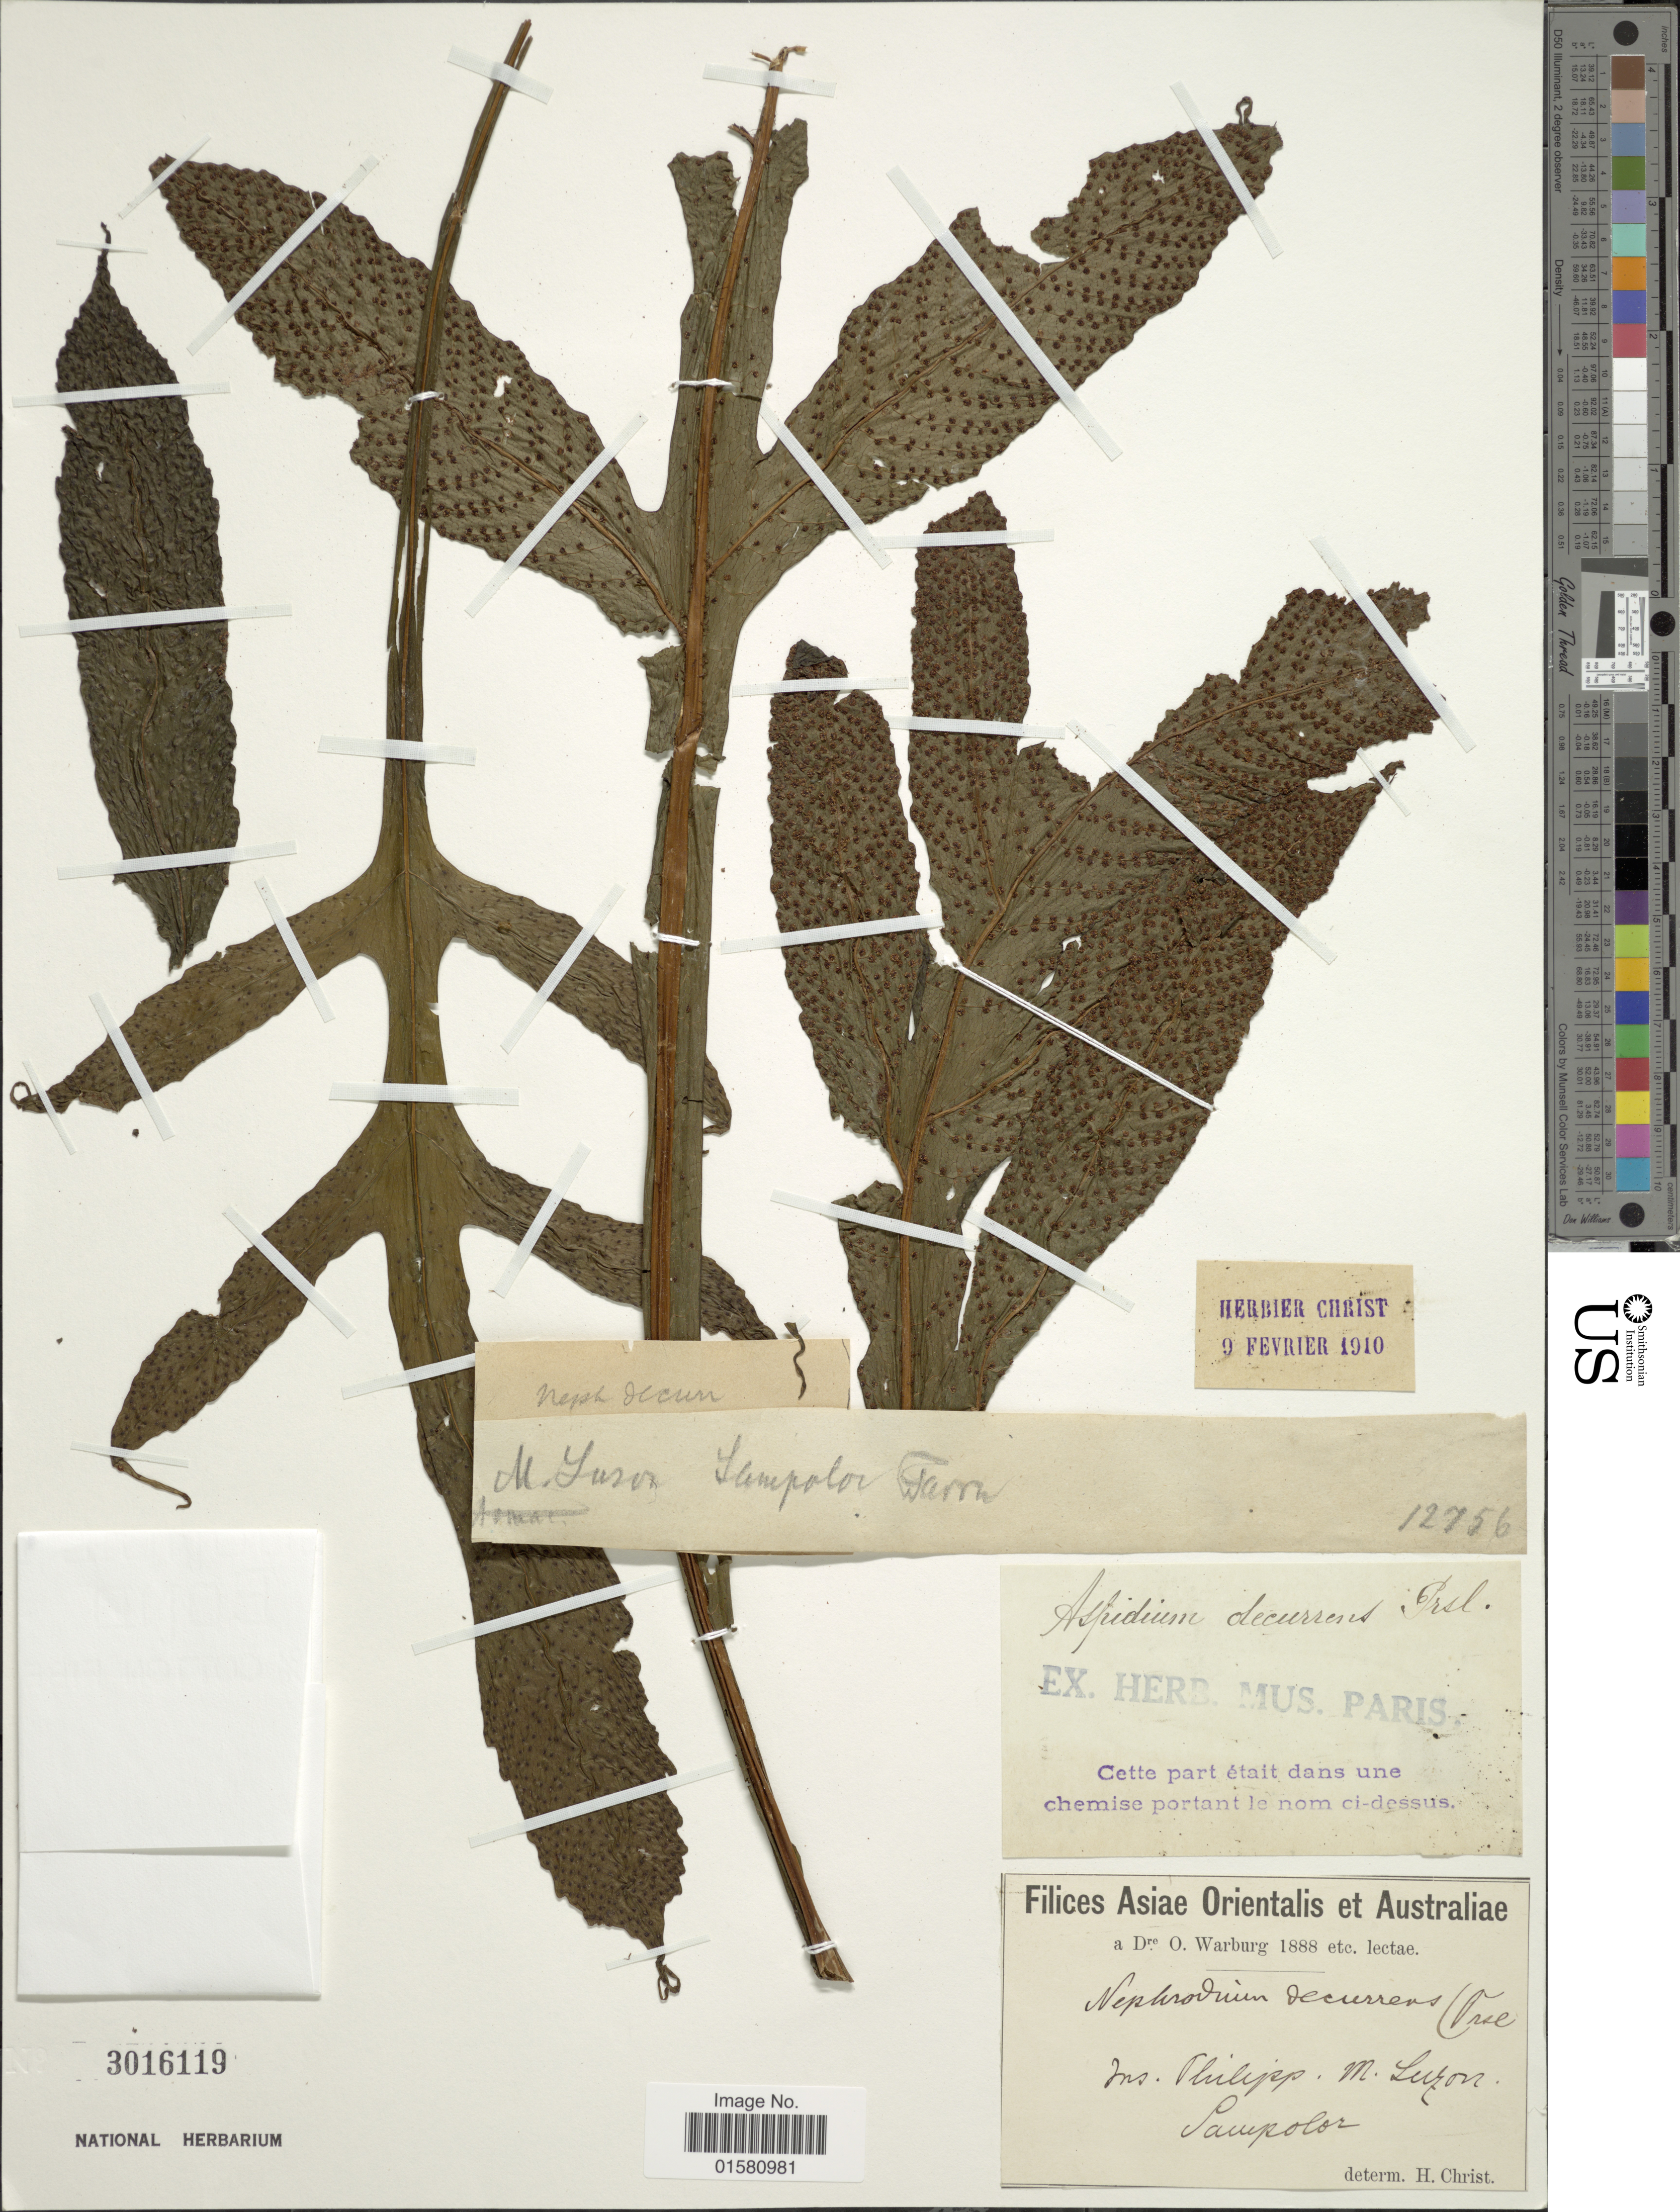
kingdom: Plantae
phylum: Tracheophyta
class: Polypodiopsida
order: Polypodiales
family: Tectariaceae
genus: Tectaria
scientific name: Tectaria decurrens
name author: (Presel.) Copel. in Elmer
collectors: O. Warburg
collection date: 1888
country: Philippines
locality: Ms. Philipp, M. Luzon Sampolor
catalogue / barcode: US 3016119